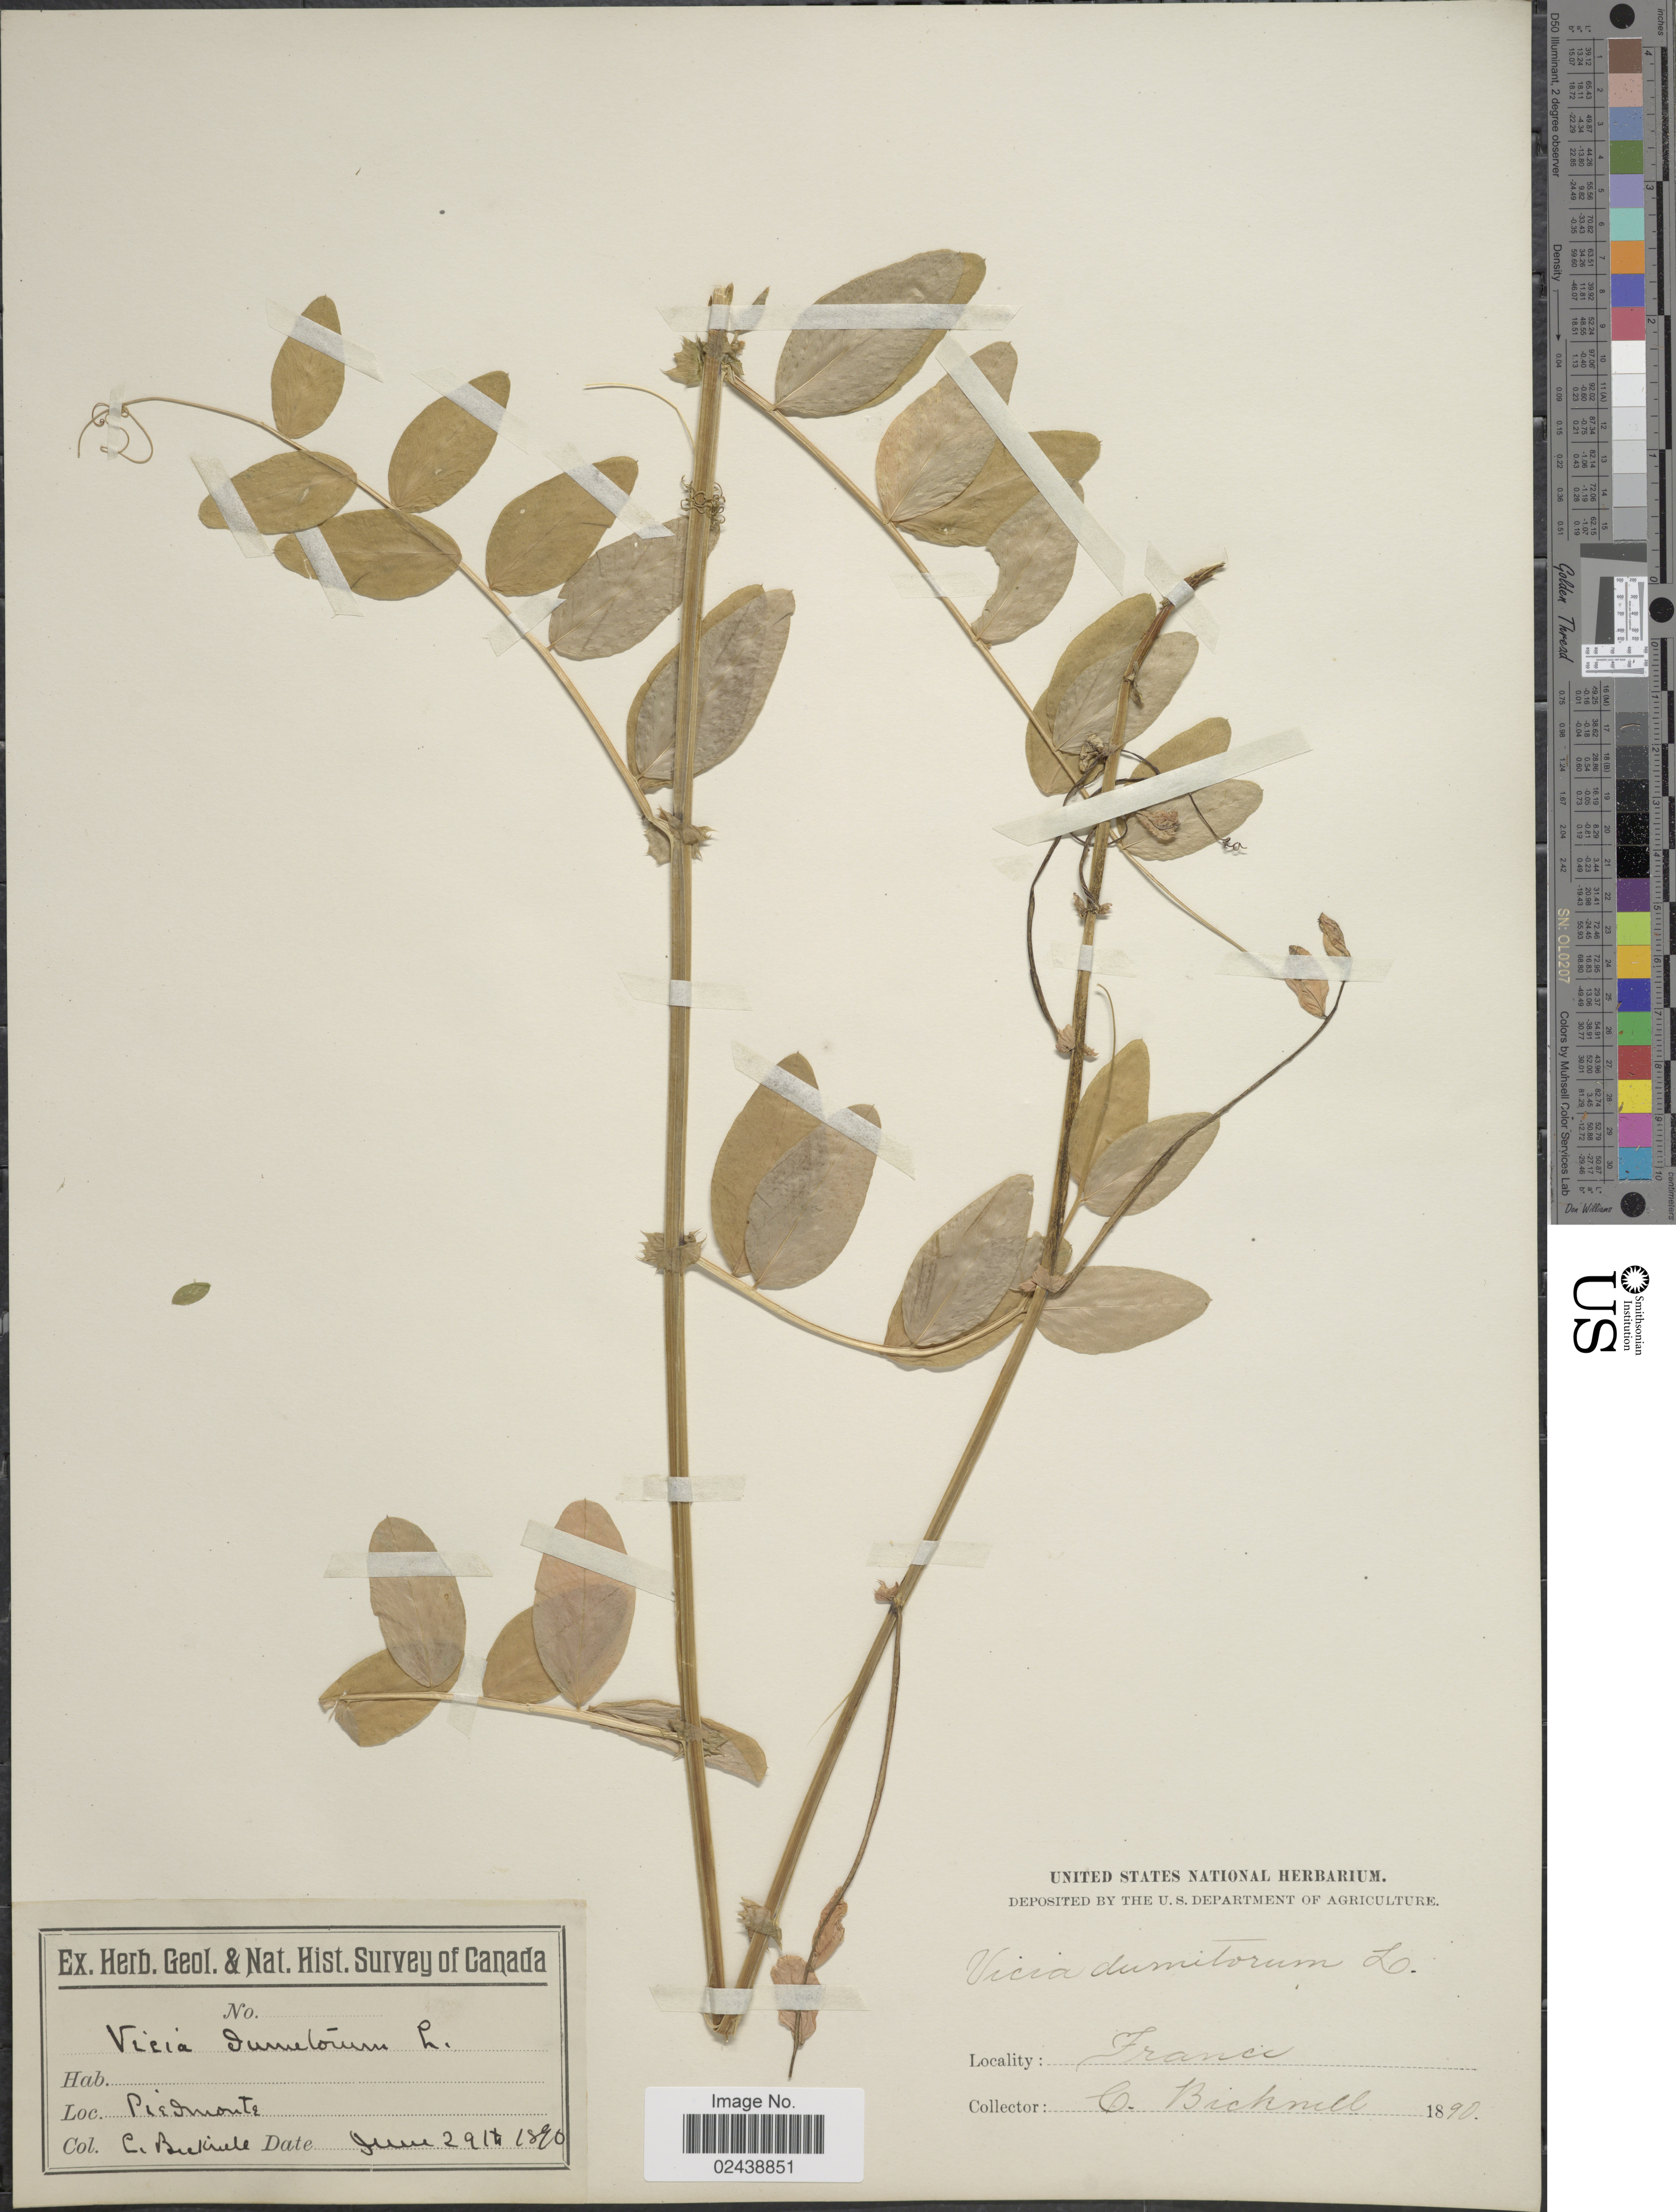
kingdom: Plantae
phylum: Tracheophyta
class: Magnoliopsida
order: Fabales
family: Fabaceae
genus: Vicia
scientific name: Vicia dumetorum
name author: L.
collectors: C. Bicknell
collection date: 1890-06-29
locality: Piedmonte